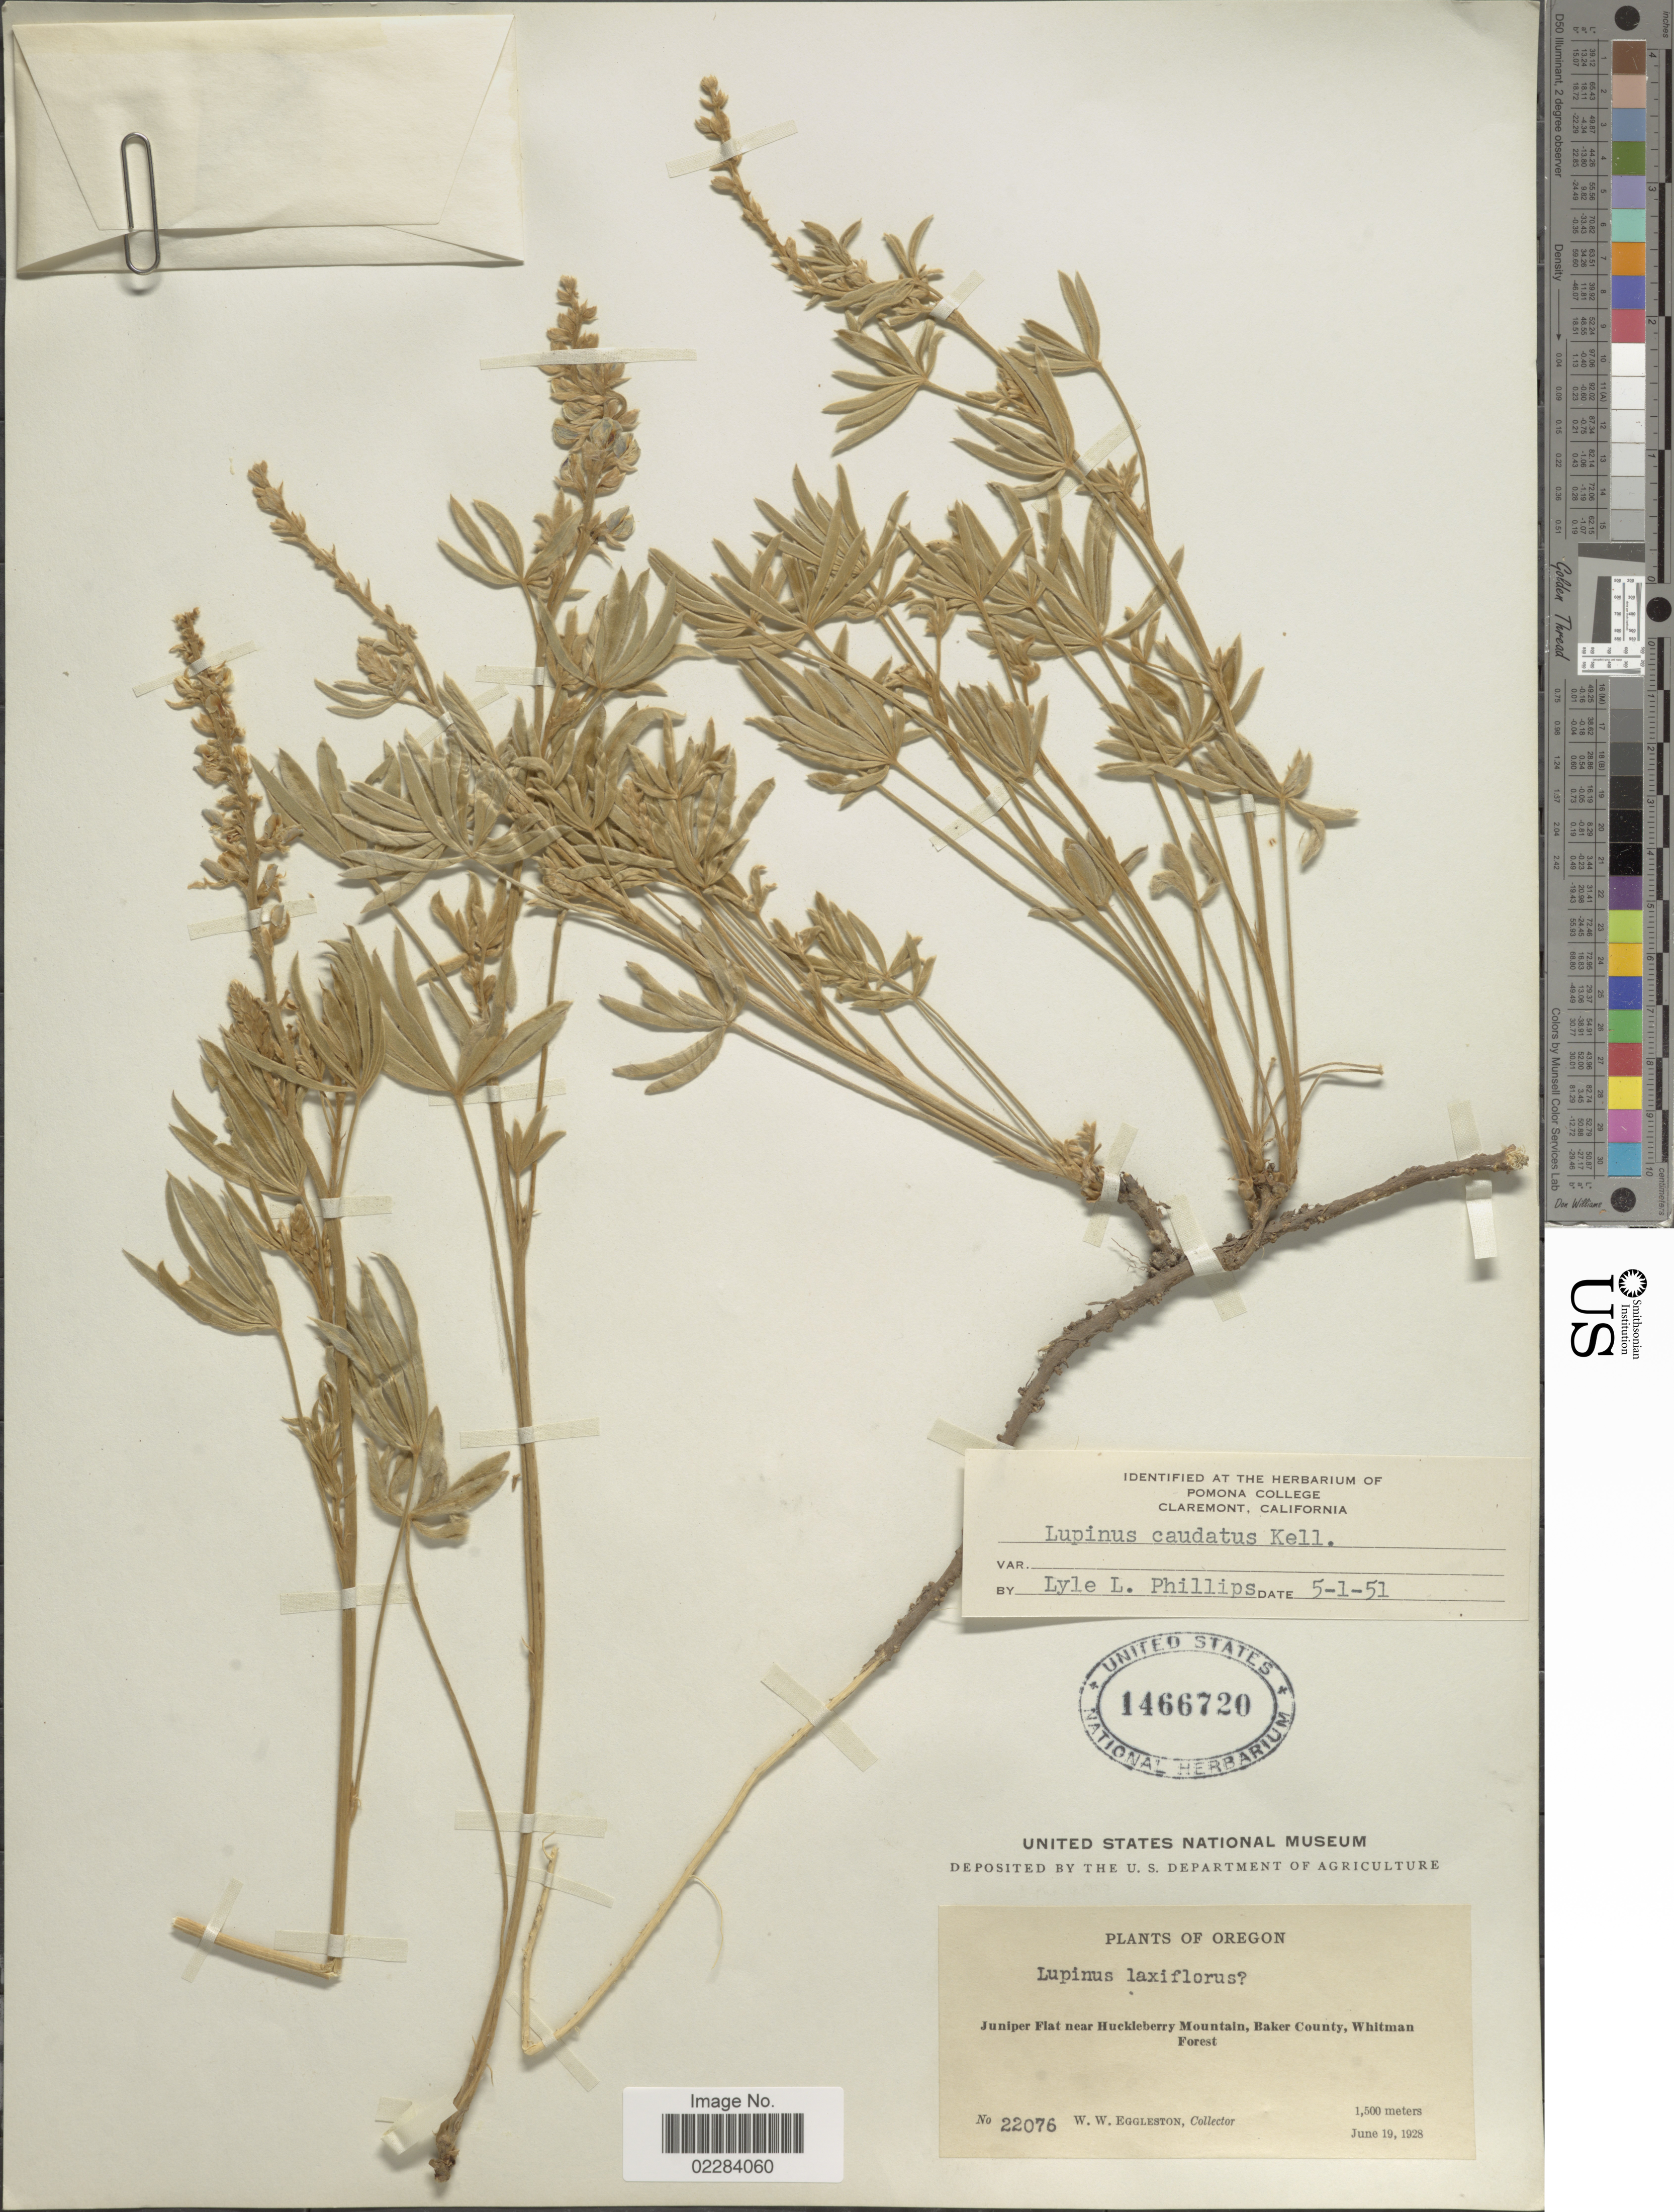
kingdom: Plantae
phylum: Tracheophyta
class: Magnoliopsida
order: Fabales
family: Fabaceae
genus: Lupinus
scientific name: Lupinus caudatus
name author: Kellogg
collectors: W. W. Eggleston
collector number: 22076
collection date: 1928-06-19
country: United States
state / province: Oregon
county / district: Baker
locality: Juniper Flat near Huckleberry Mountain, Baker County, Whitman Forest.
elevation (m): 1500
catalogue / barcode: US 1466720